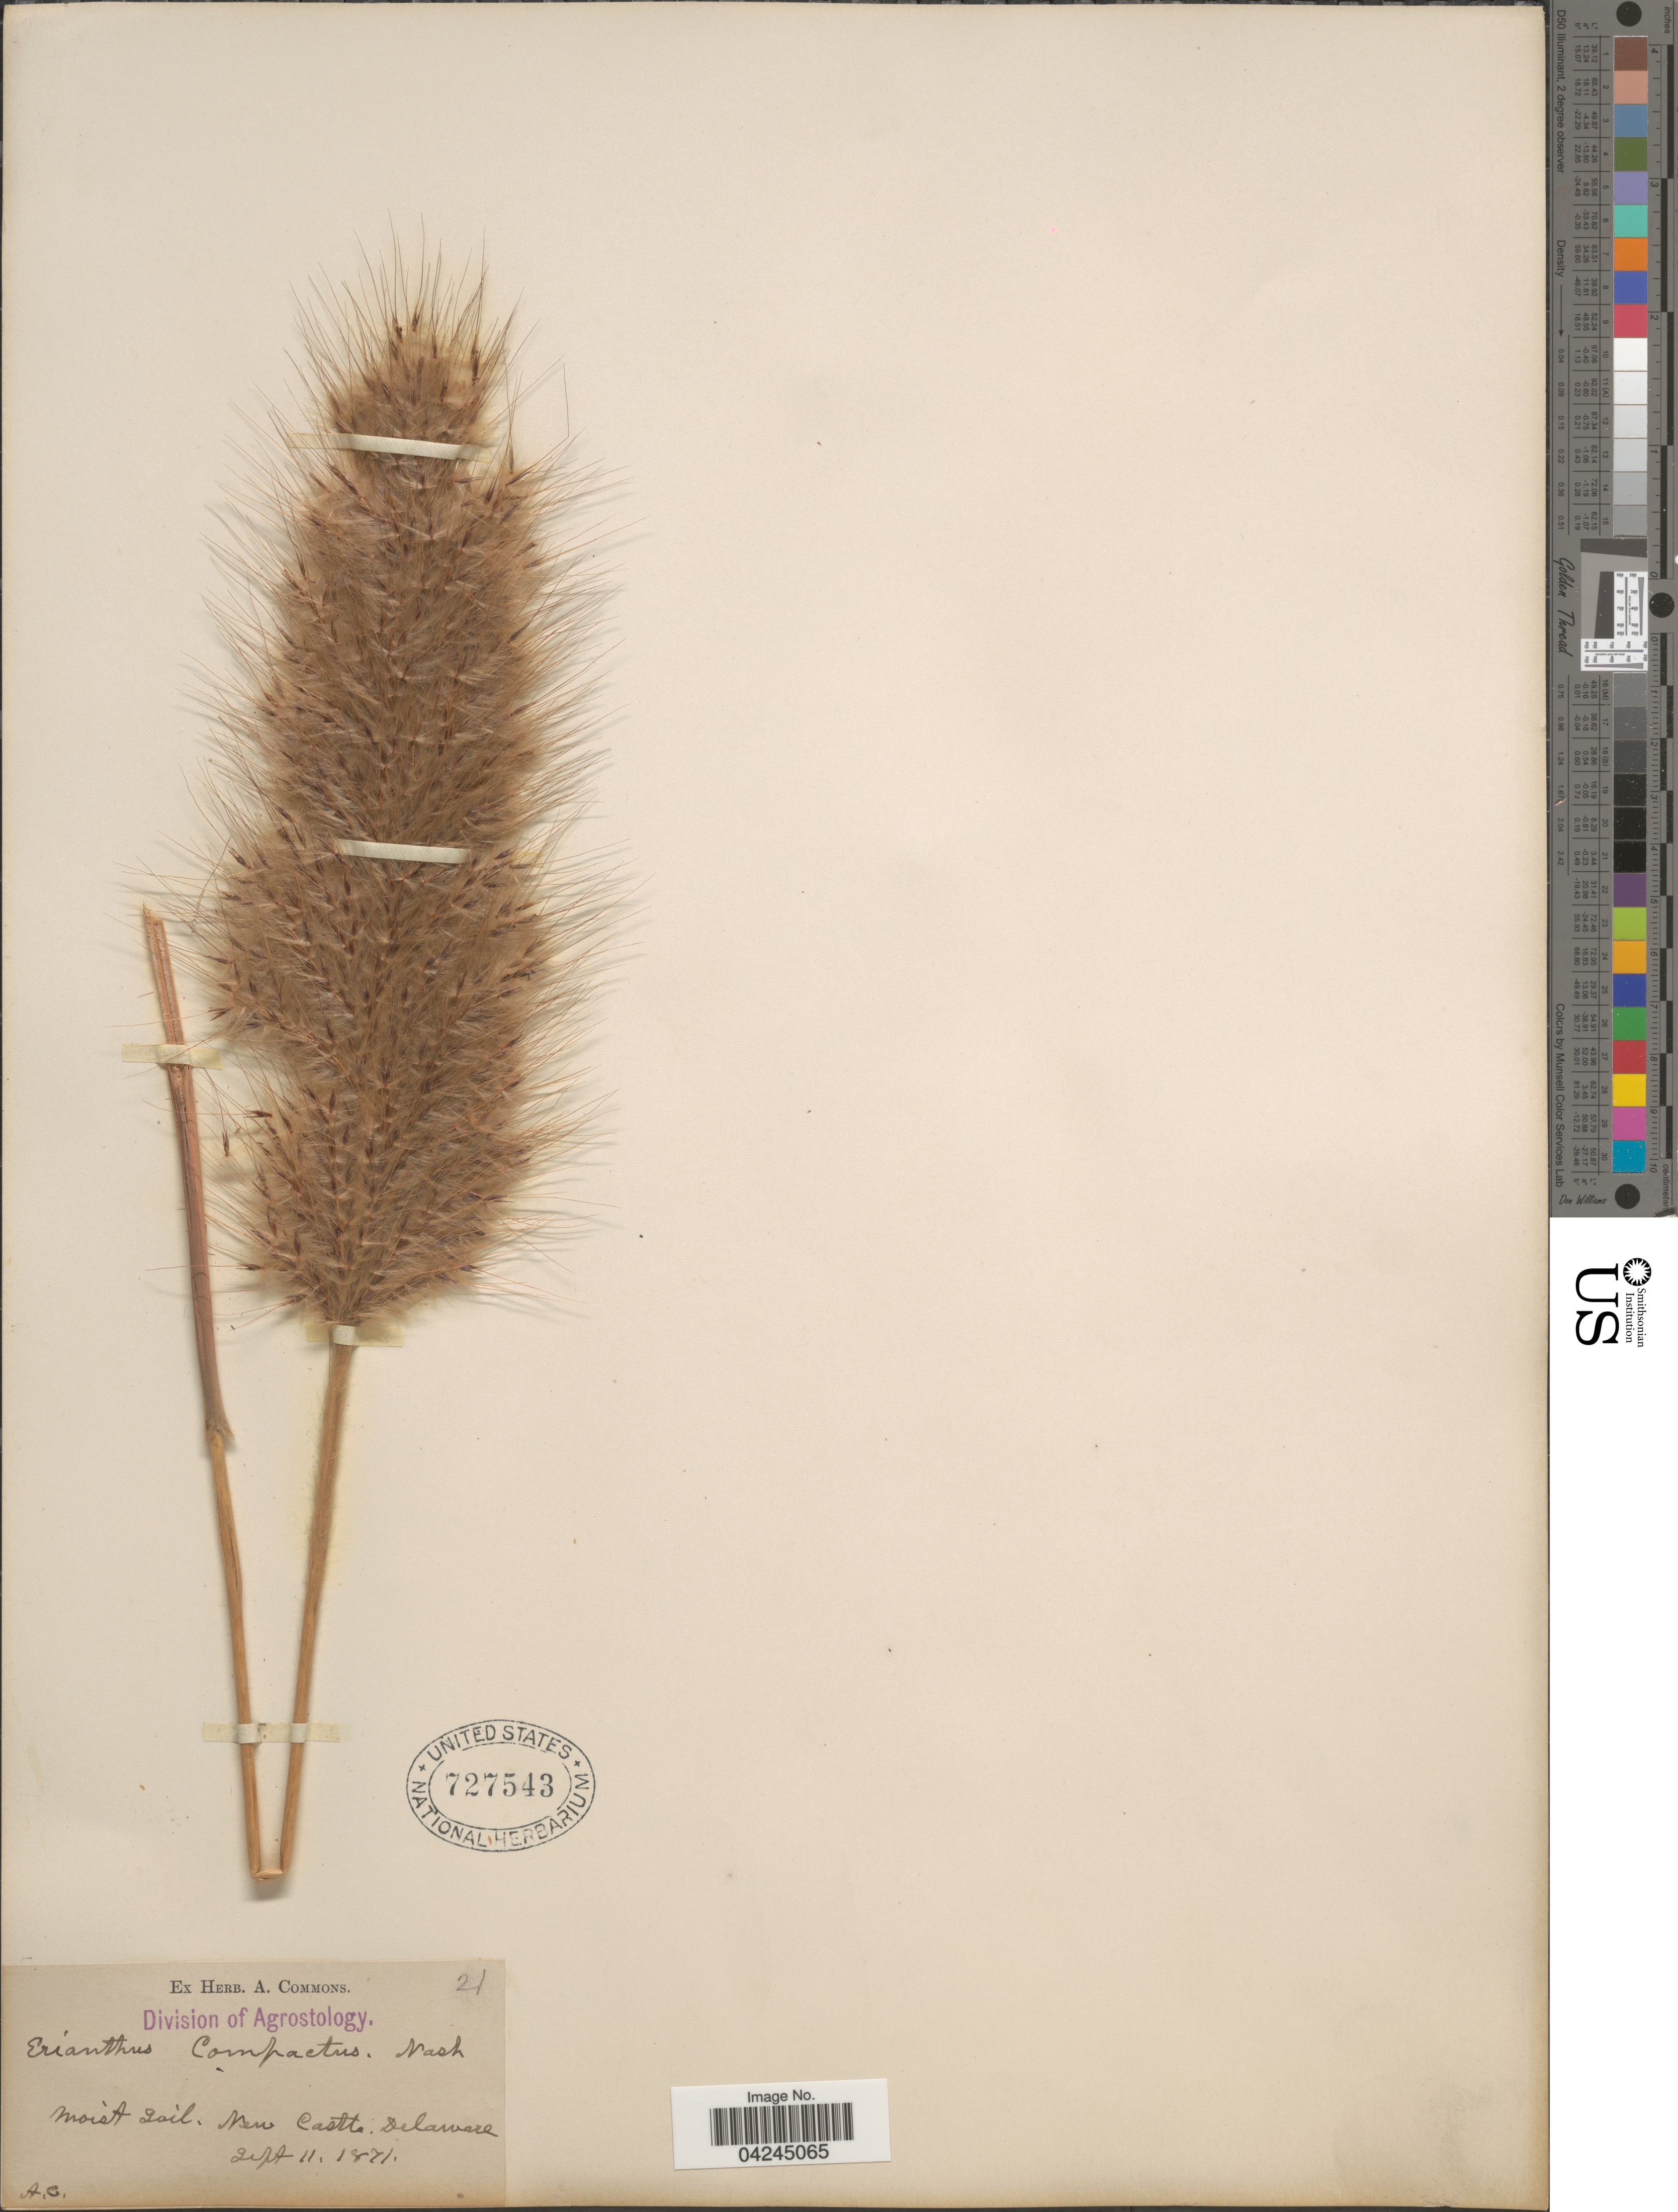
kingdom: Plantae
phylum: Tracheophyta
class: Liliopsida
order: Poales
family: Poaceae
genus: Erianthus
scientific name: Erianthus giganteus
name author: (Walter) P. Beauv.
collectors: ex herb. A. Commons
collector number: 21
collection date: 1871-09-11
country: United States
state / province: Delaware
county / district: New Castle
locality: Moist soil. New Castle.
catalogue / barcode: US 727543